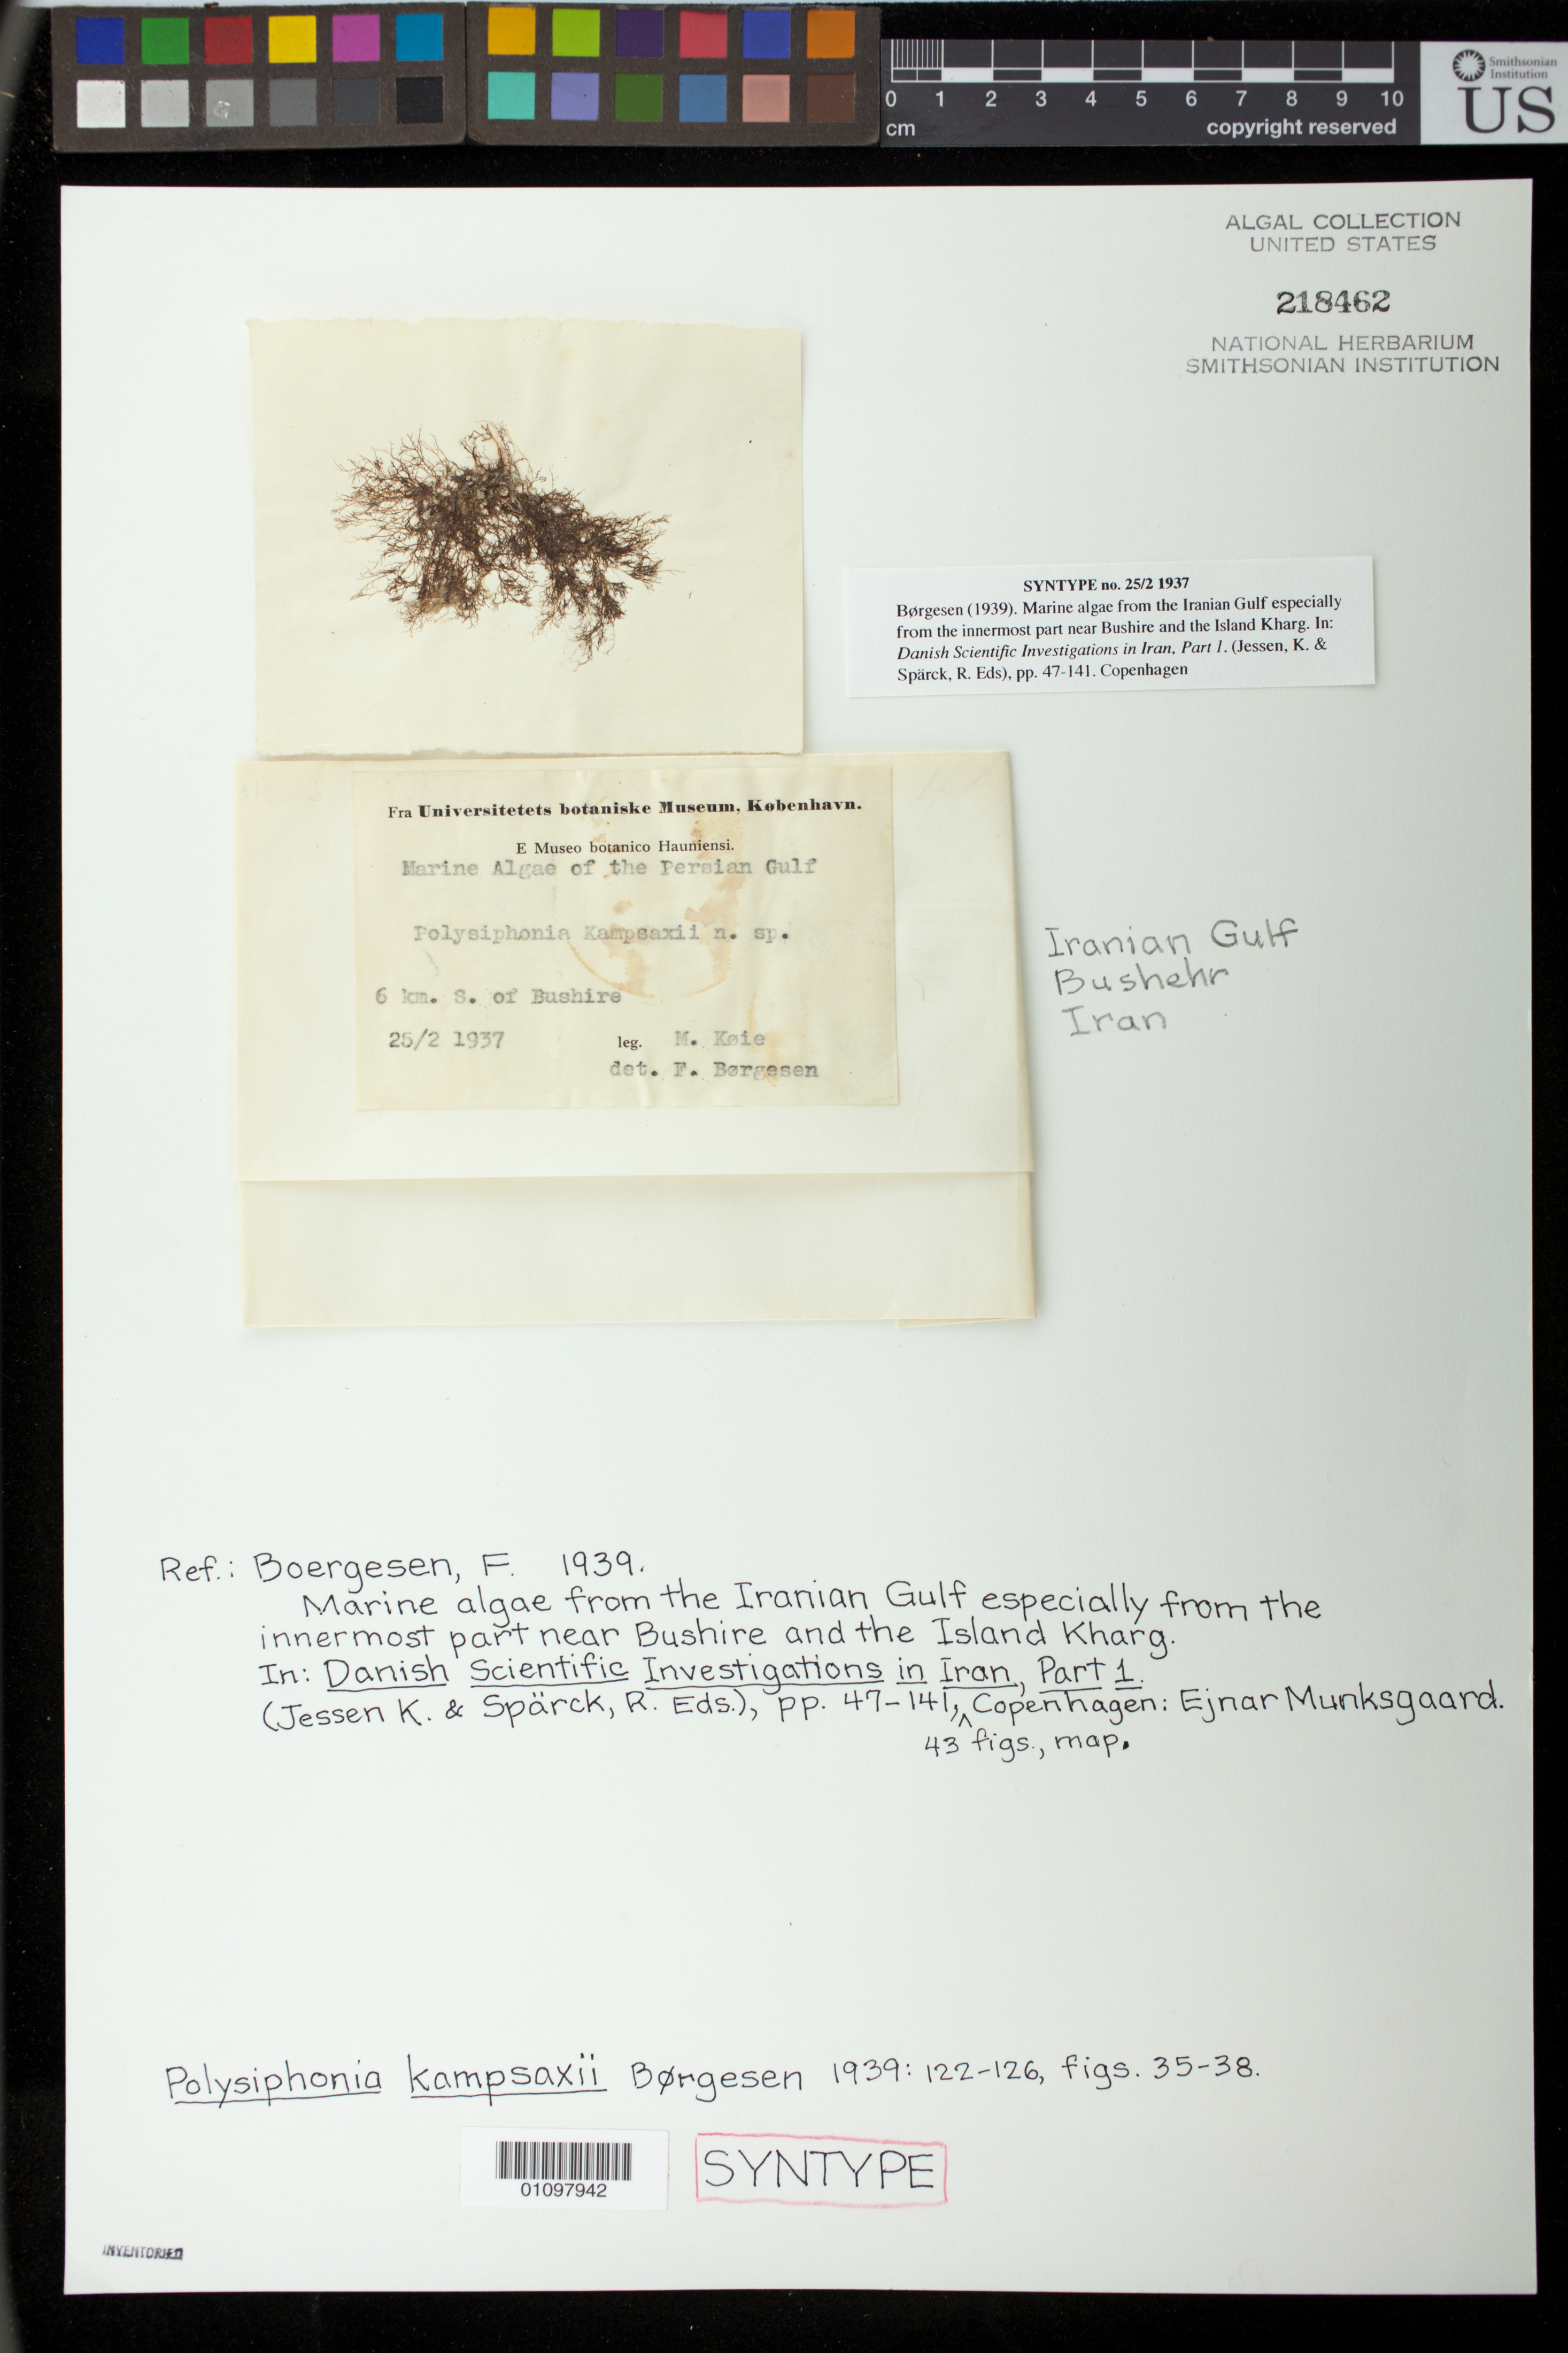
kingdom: Plantae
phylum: Rhodophyta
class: Florideophyceae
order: Ceramiales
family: Rhodomelaceae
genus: Polysiphonia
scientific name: Polysiphonia kampsaxii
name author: Børgesen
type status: Syntype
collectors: M. Köie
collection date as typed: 25 Feb 1937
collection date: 1937-02-25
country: Iran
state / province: Bushehr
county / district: Bushehr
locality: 6 km south of Bushehr (Bushire), Persian Gulf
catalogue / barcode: US 218462